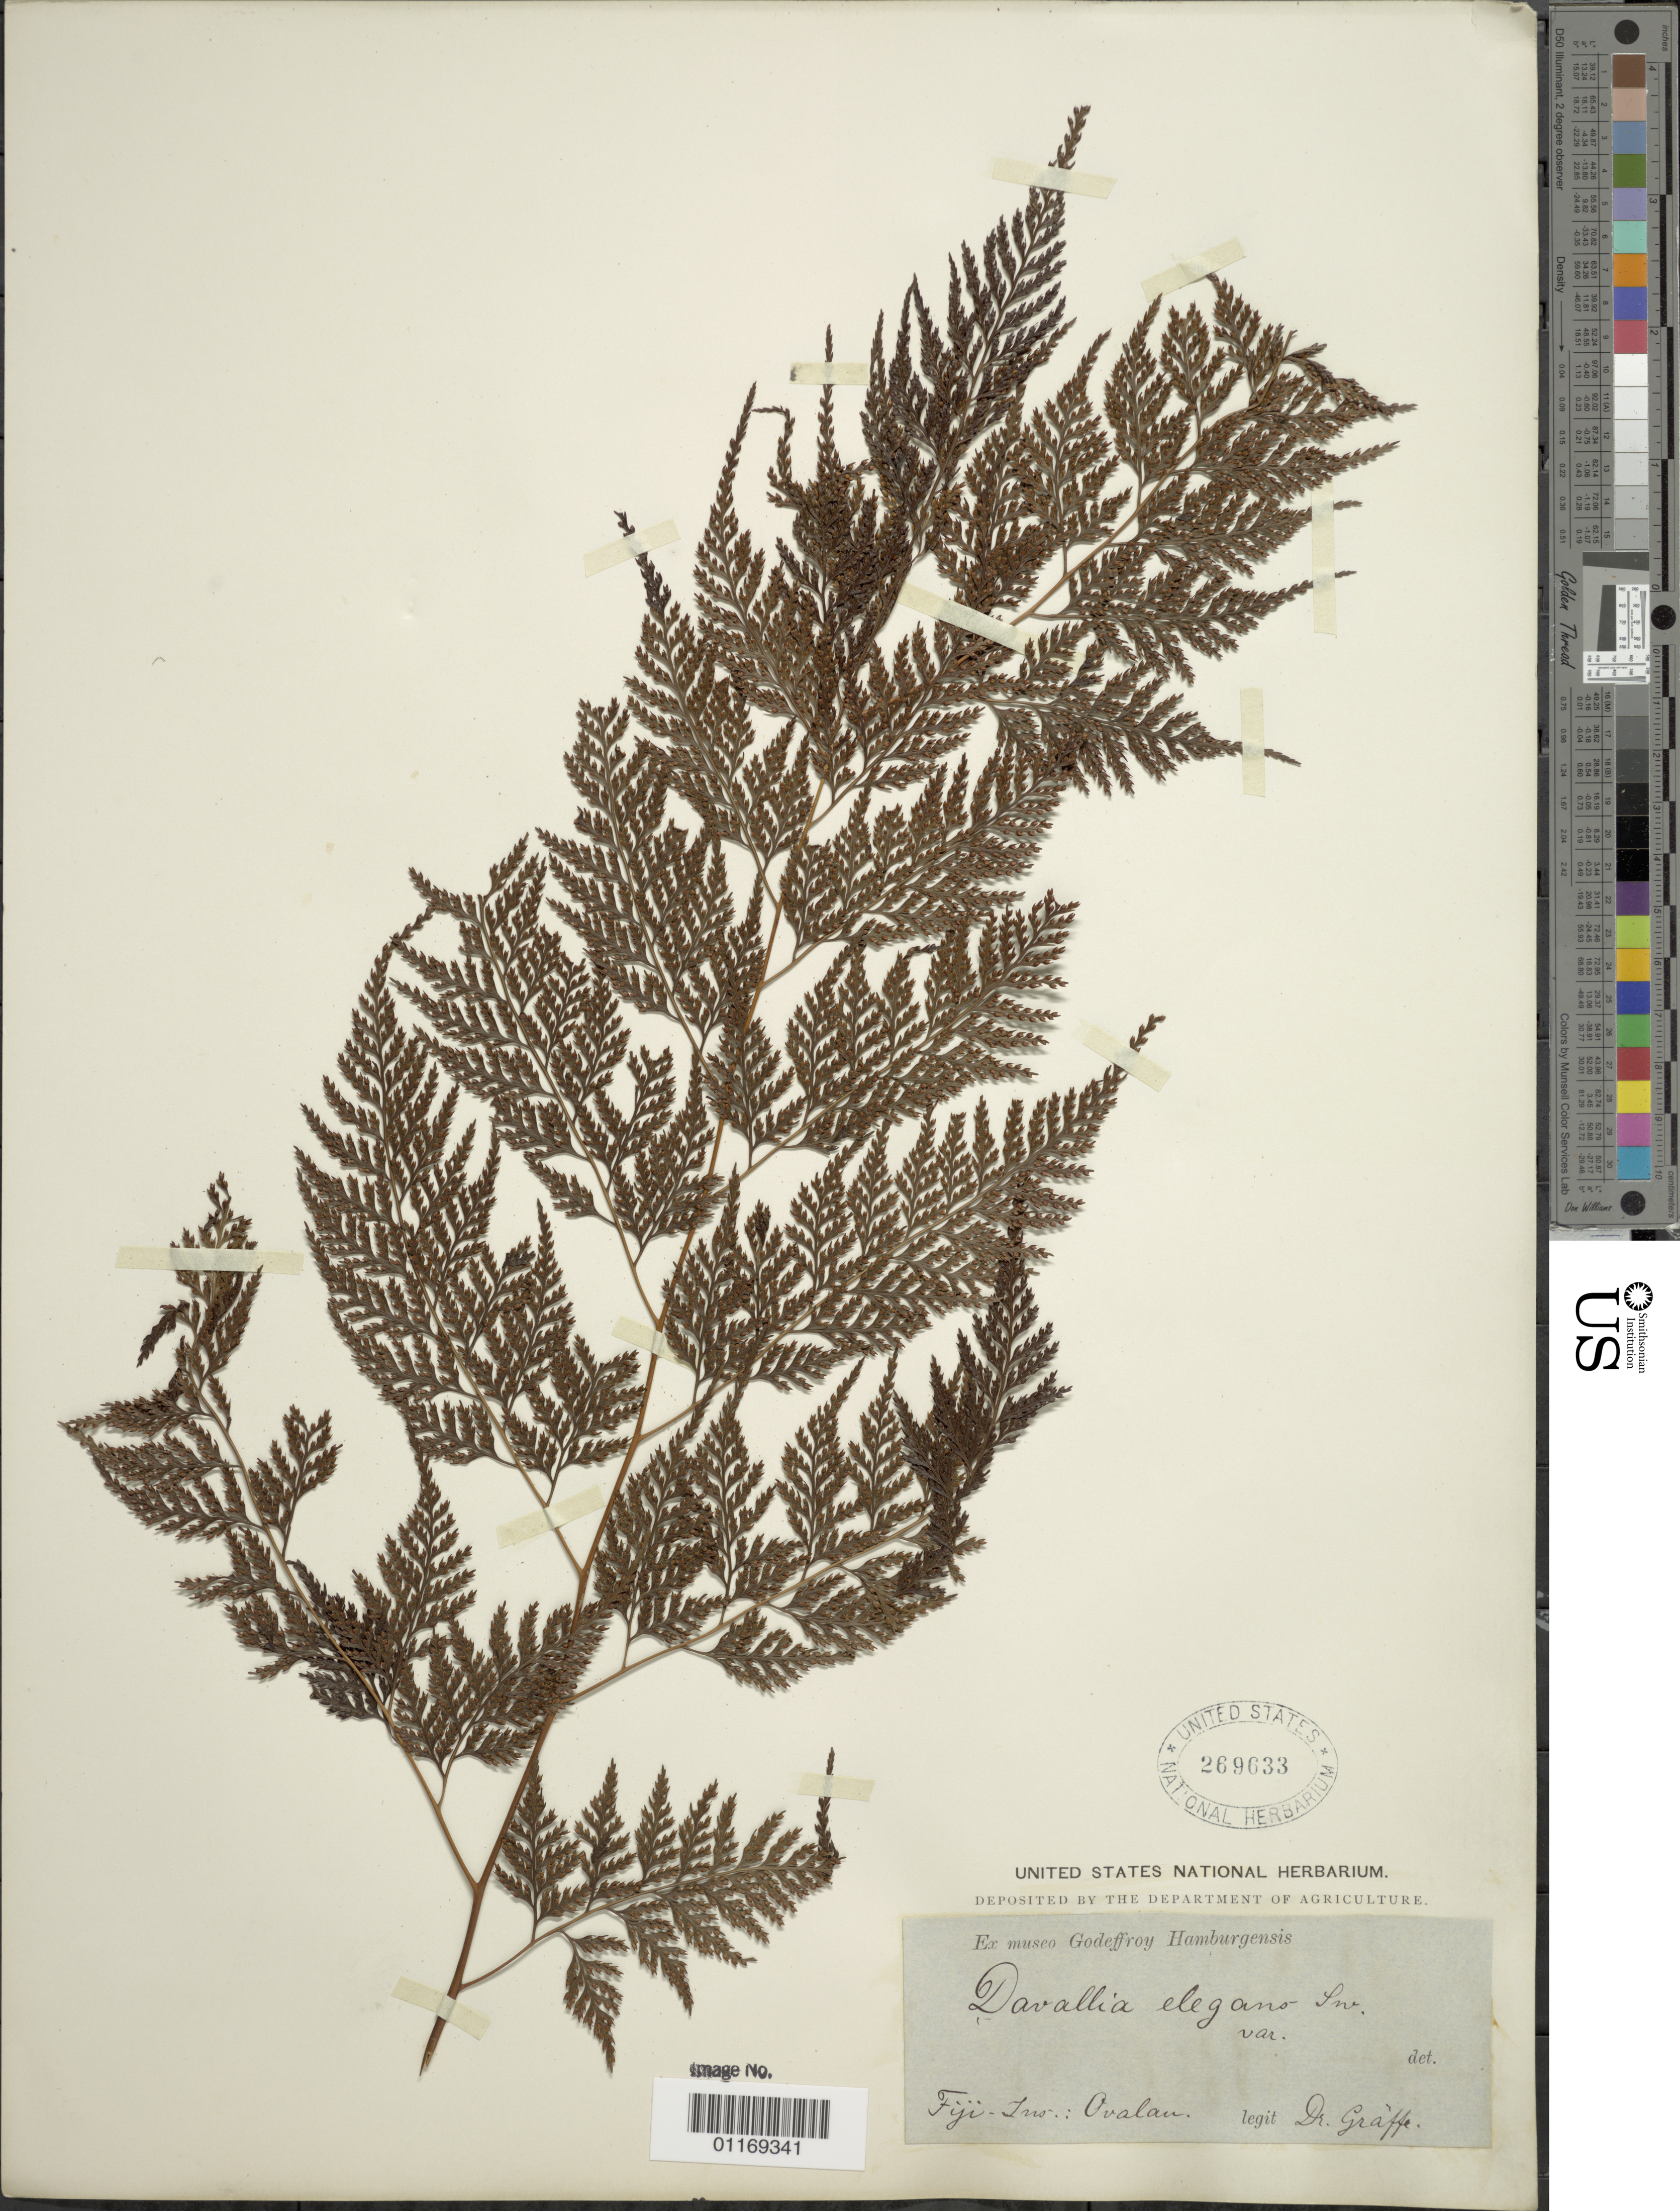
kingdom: Plantae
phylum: Tracheophyta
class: Polypodiopsida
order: Polypodiales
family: Davalliaceae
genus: Wibelia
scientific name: Wibelia denticulata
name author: (Burm. f.) M. Kato & Tsutsumi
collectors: E. Graeffe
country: Fiji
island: Ovalau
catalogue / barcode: US 269633